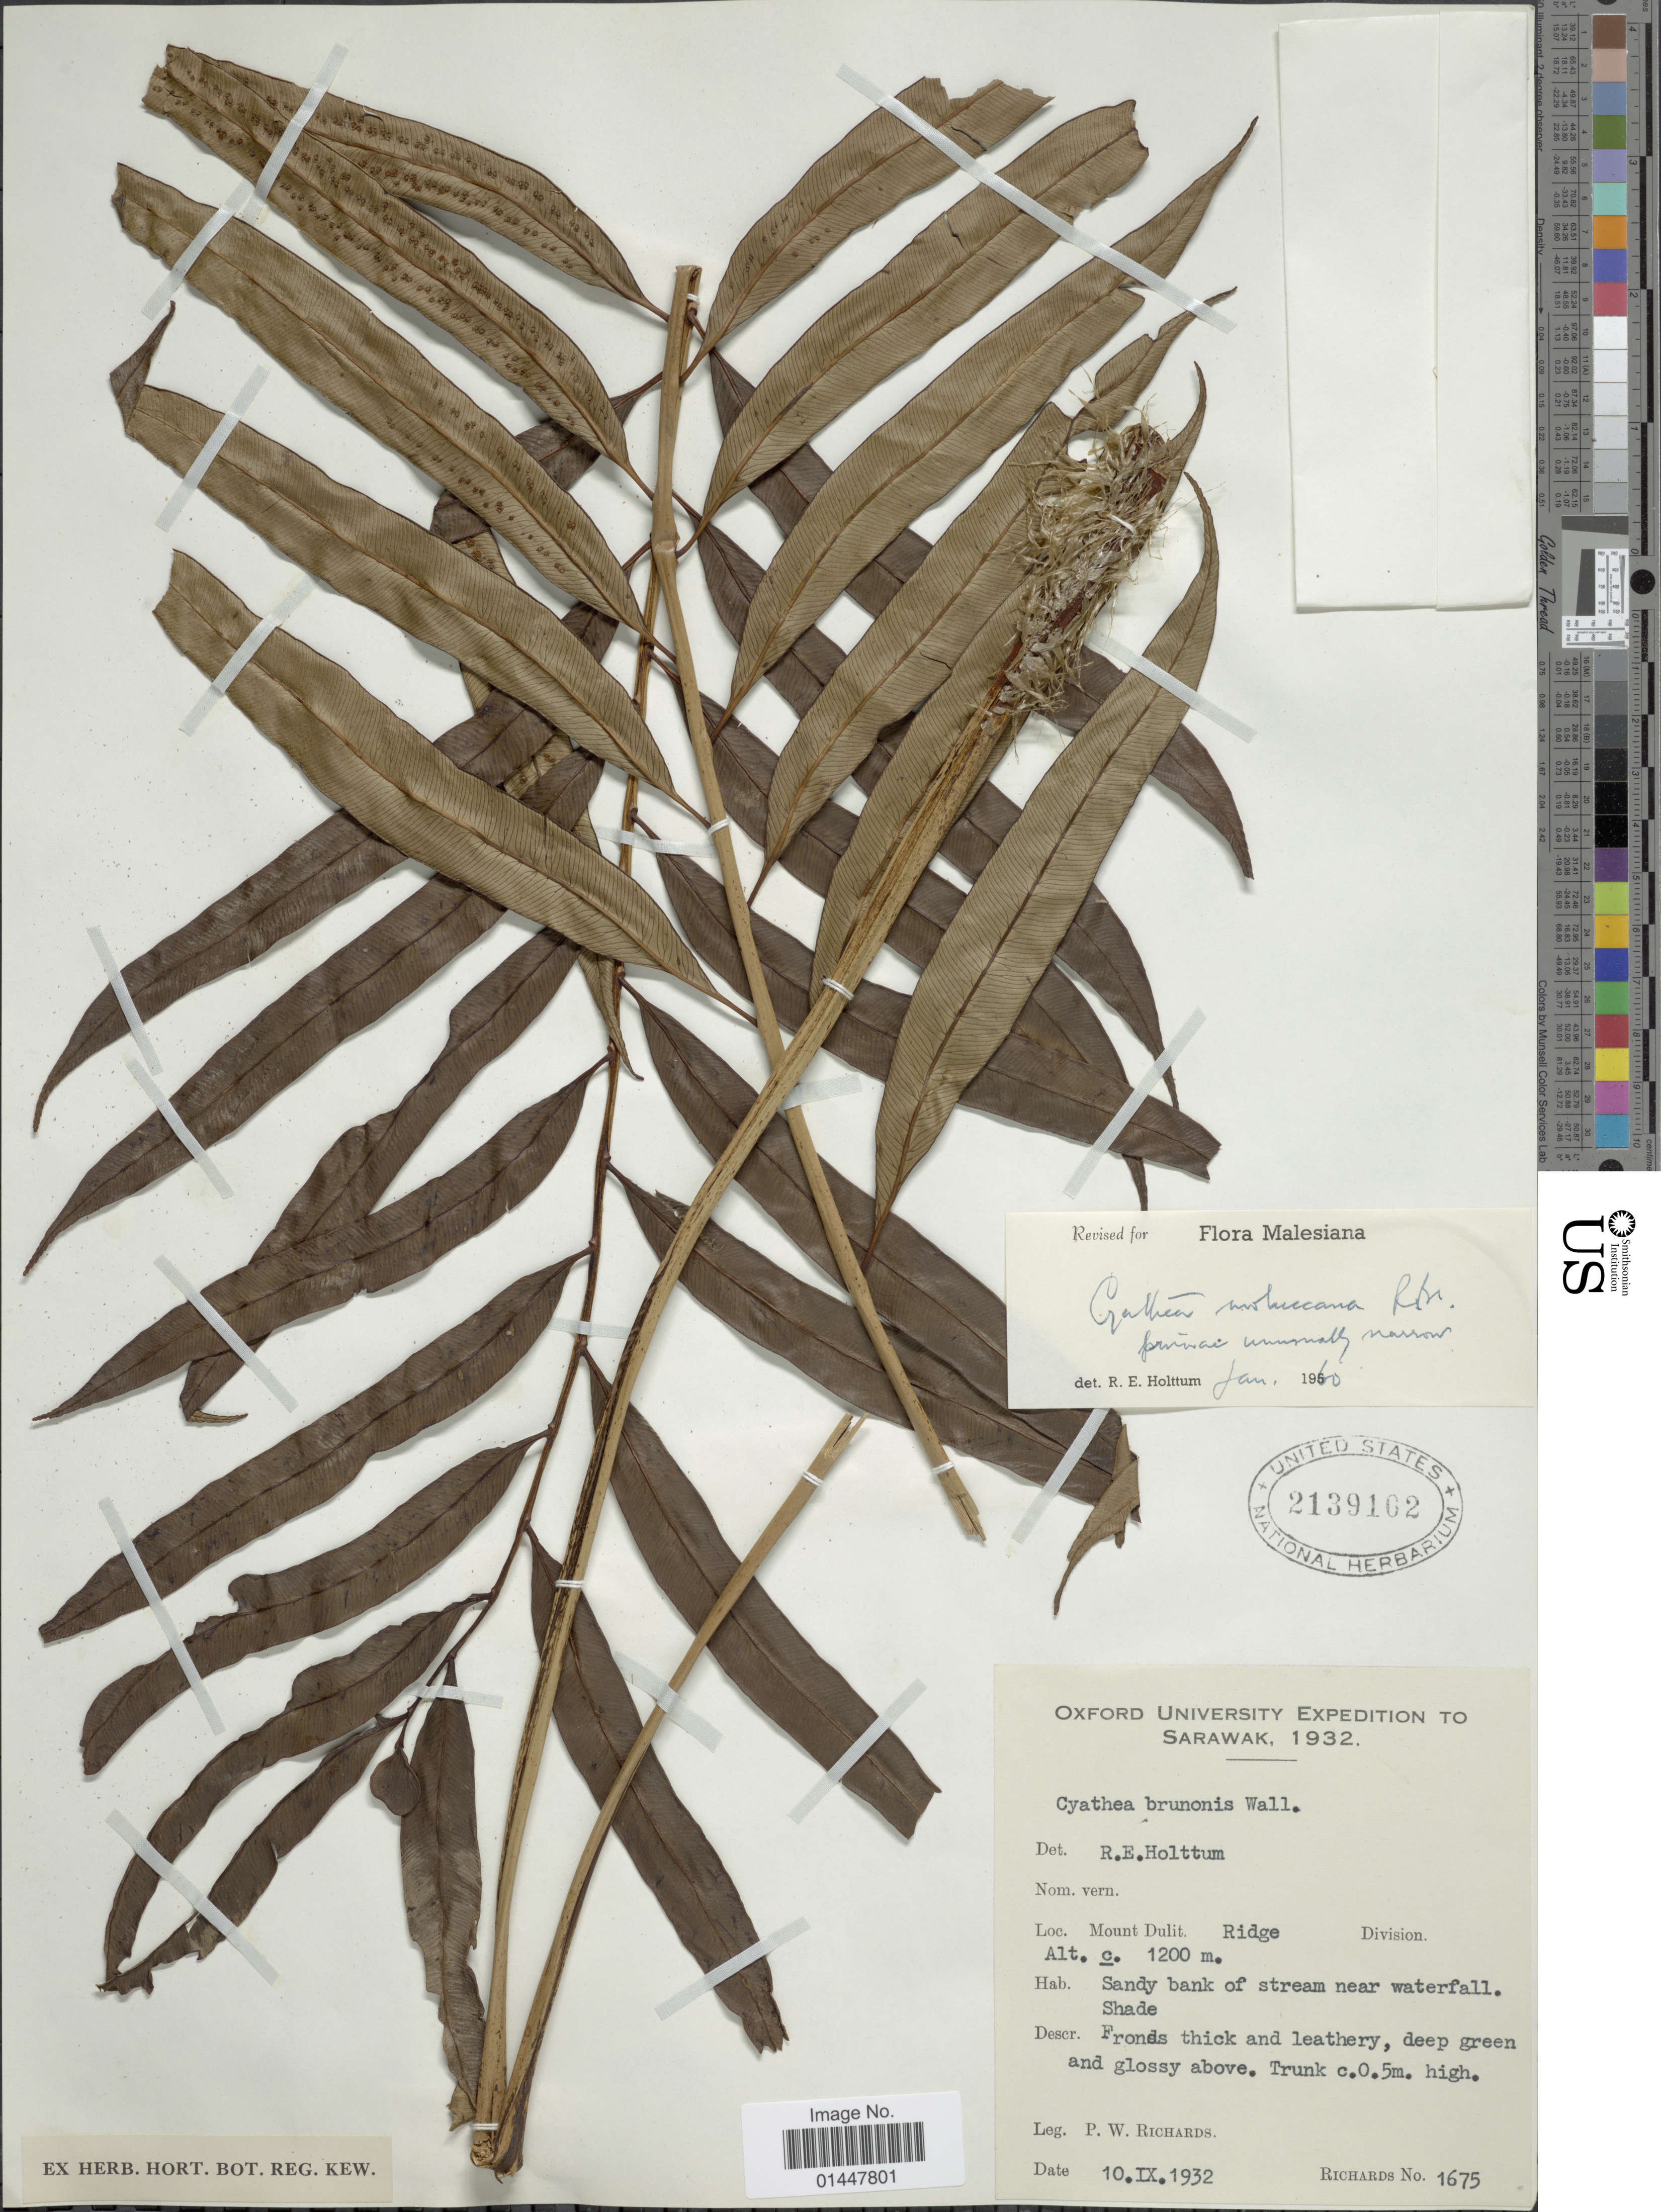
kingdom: Plantae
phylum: Tracheophyta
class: Polypodiopsida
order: Cyatheales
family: Cyatheaceae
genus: Sphaeropteris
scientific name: Sphaeropteris moluccana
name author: (Desv.) R.M. Tryon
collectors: P. Richards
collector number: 1675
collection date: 1932-09-10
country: Malaysia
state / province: Sarawak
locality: Mount Dulit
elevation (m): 1200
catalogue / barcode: US 2139102